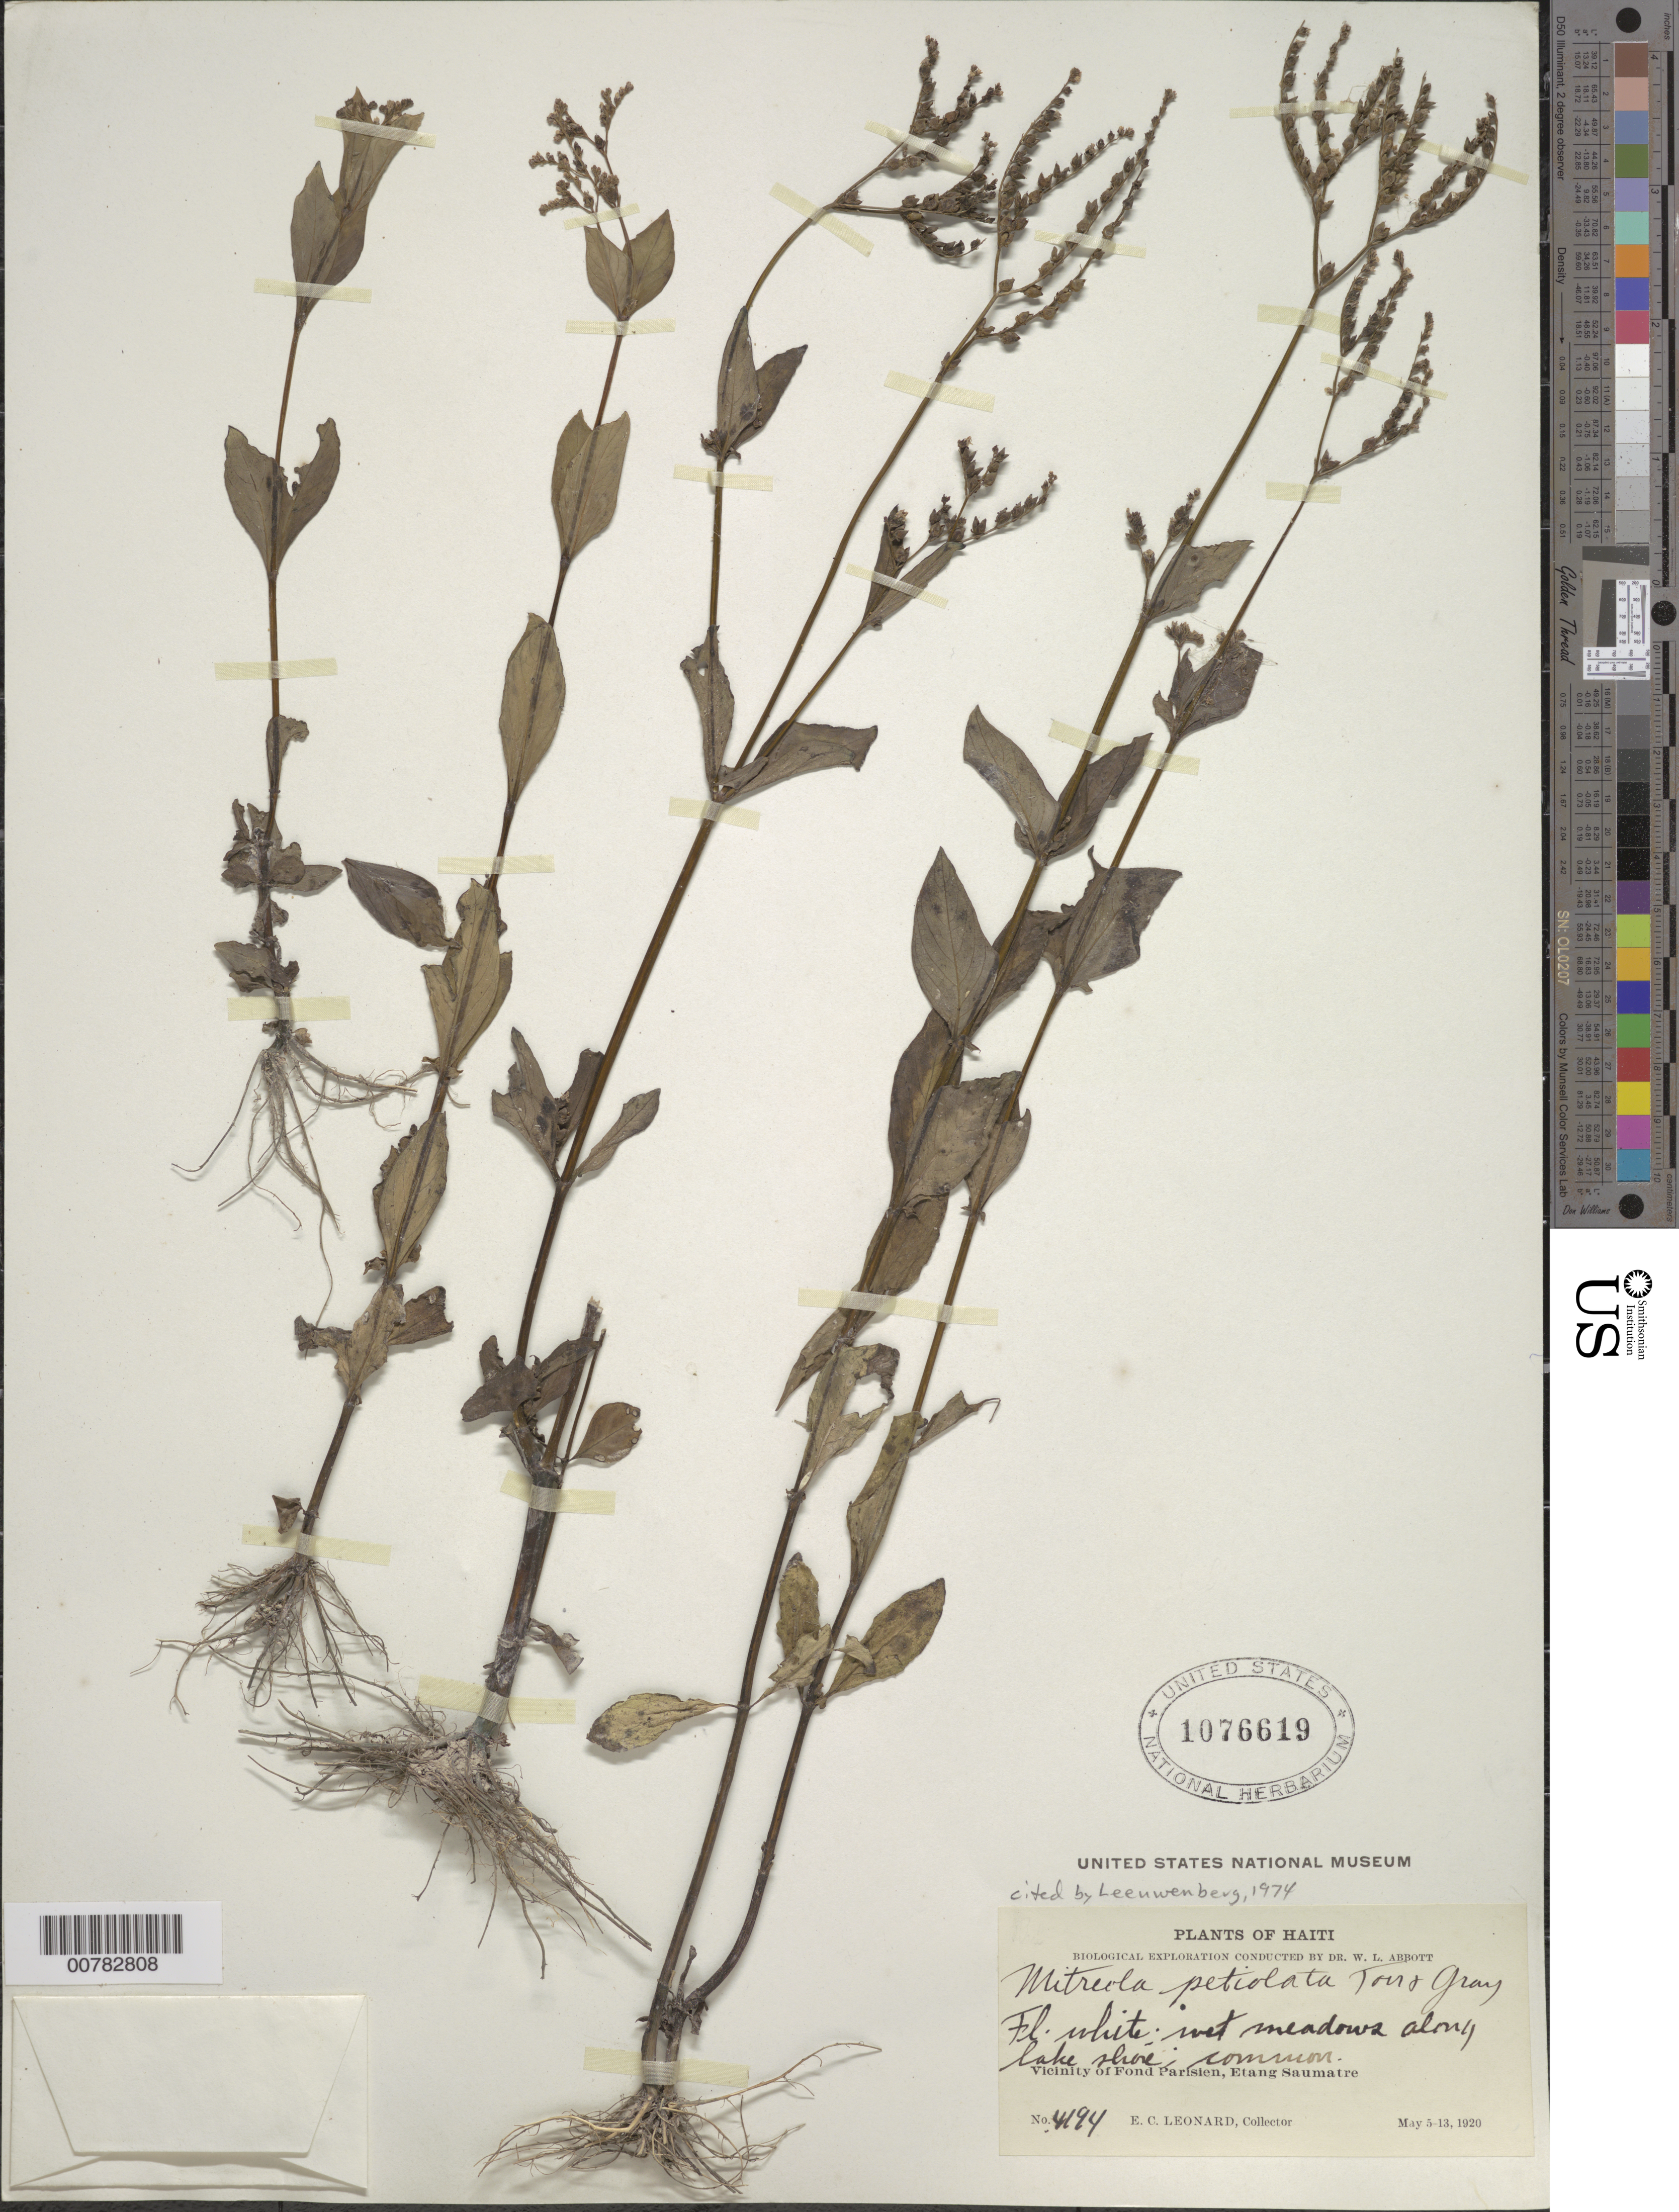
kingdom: Plantae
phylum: Tracheophyta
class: Magnoliopsida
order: Gentianales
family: Loganiaceae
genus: Mitreola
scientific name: Mitreola petiolata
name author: (J.F. Gmel.) Torr. & A. Gray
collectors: E. C. Leonard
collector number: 4194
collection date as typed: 05 May 1920 to 13 May 1920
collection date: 1920-05-05/1920-05-13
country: Haiti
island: Hispaniola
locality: Vicinity of Fond Parisien, Etang Saumatre.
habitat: Wet meadows along lake shore.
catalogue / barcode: US 1076619